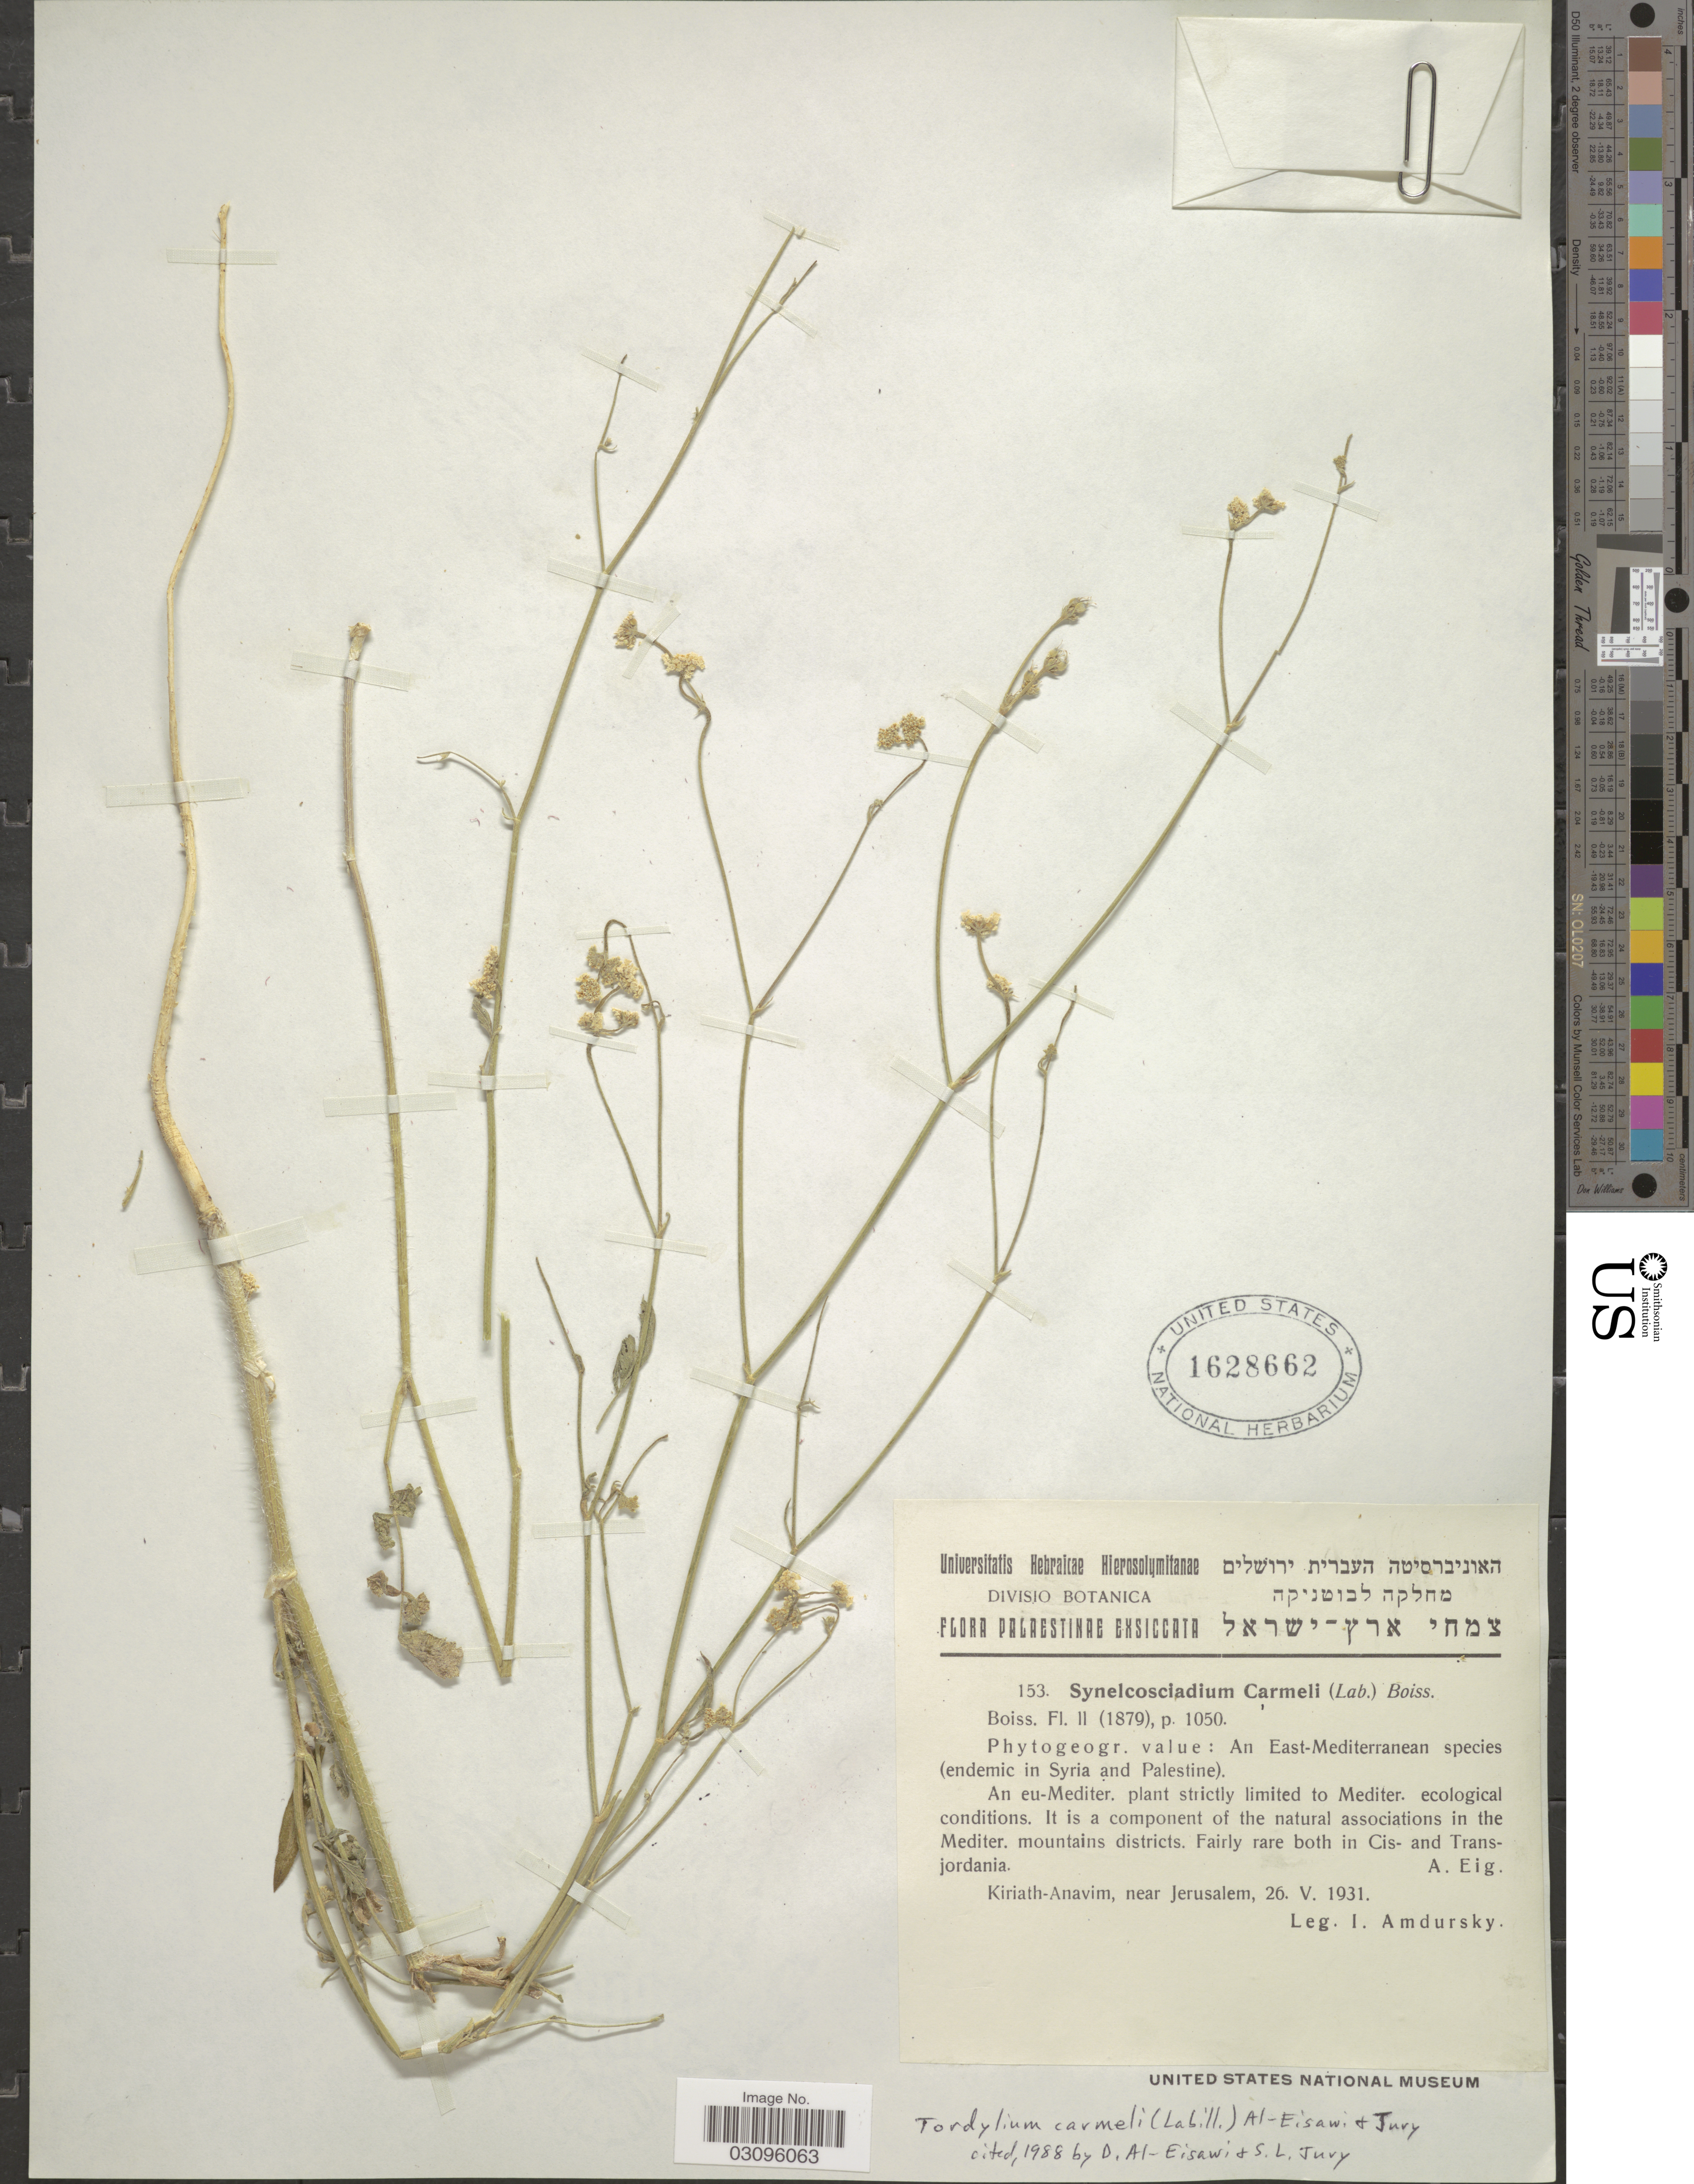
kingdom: Plantae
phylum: Tracheophyta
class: Magnoliopsida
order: Apiales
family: Apiaceae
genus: Tordylium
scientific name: Tordylium carmeli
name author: (Labill.) Al-Eisawi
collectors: I. Amdursky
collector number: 153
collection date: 1931-05-26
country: Israel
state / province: Jerusalem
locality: Palaestinae. Kiriath-Anavim, near Jerusalem.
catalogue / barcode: US 1628662